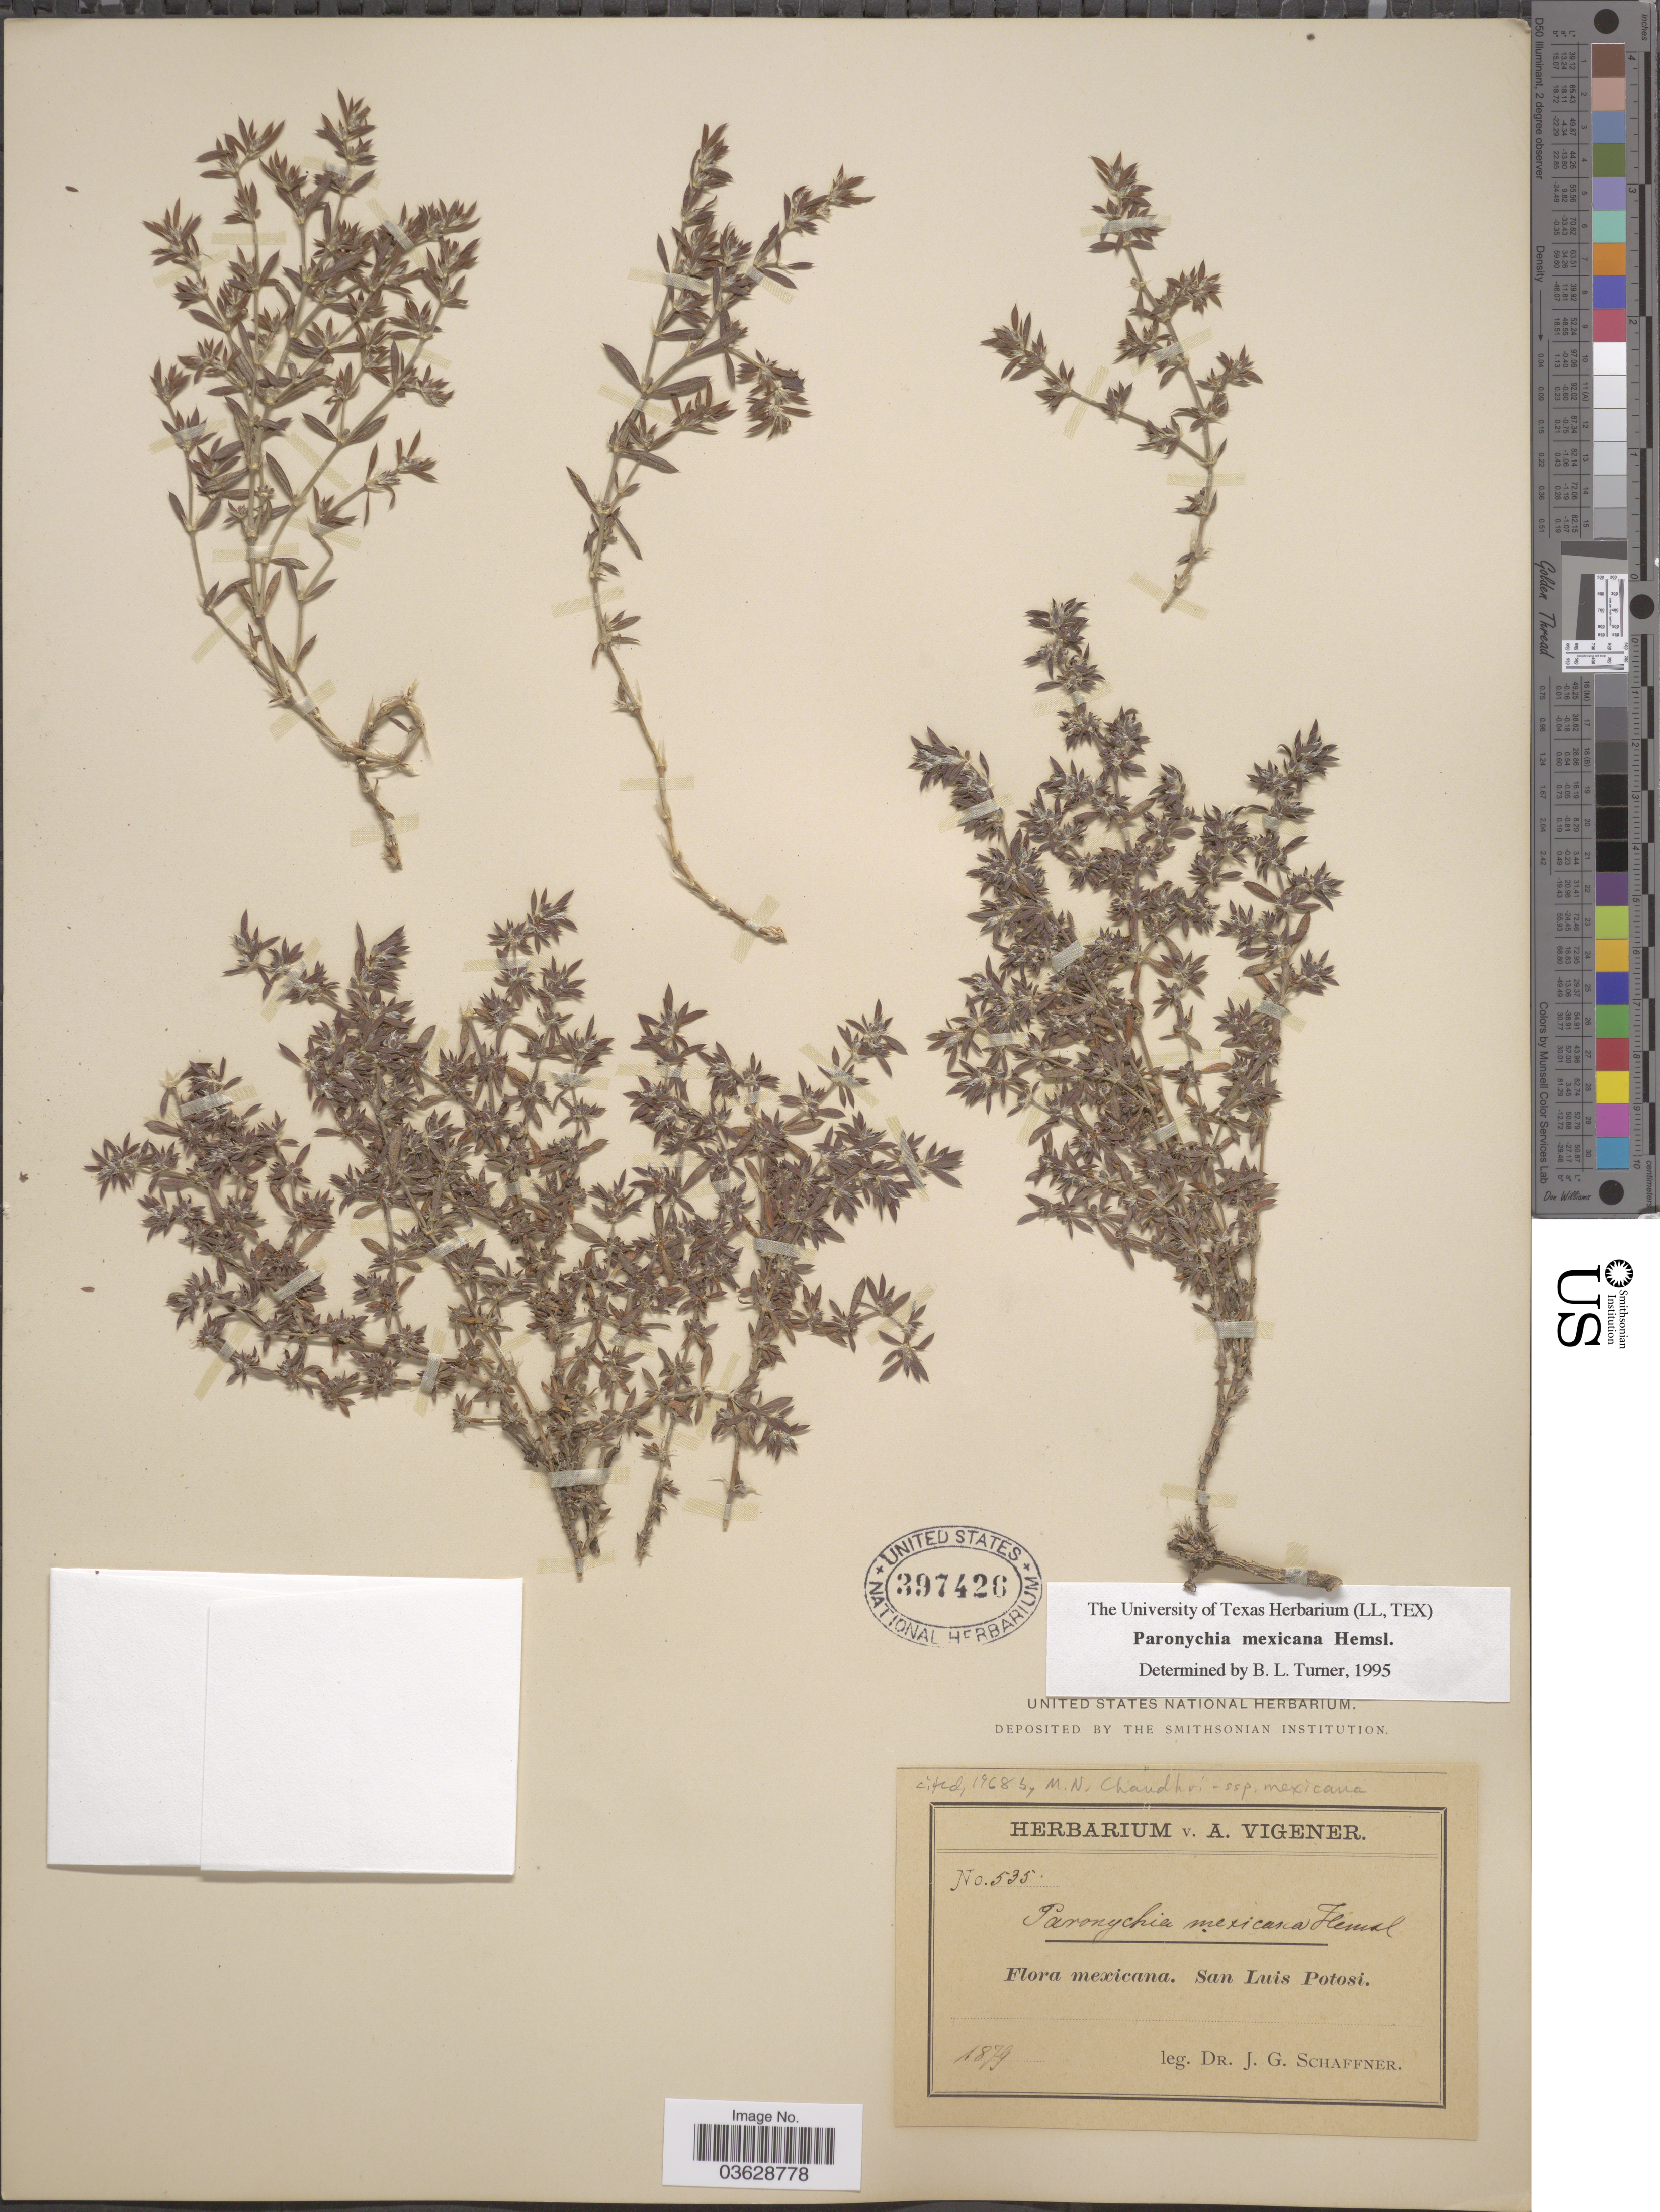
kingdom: Plantae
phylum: Tracheophyta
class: Magnoliopsida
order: Caryophyllales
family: Caryophyllaceae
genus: Paronychia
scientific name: Paronychia mexicana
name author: Hemsl.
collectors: J. G. Schaffner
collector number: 535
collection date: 1879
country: Mexico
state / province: San Luis Potosí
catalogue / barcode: US 397426